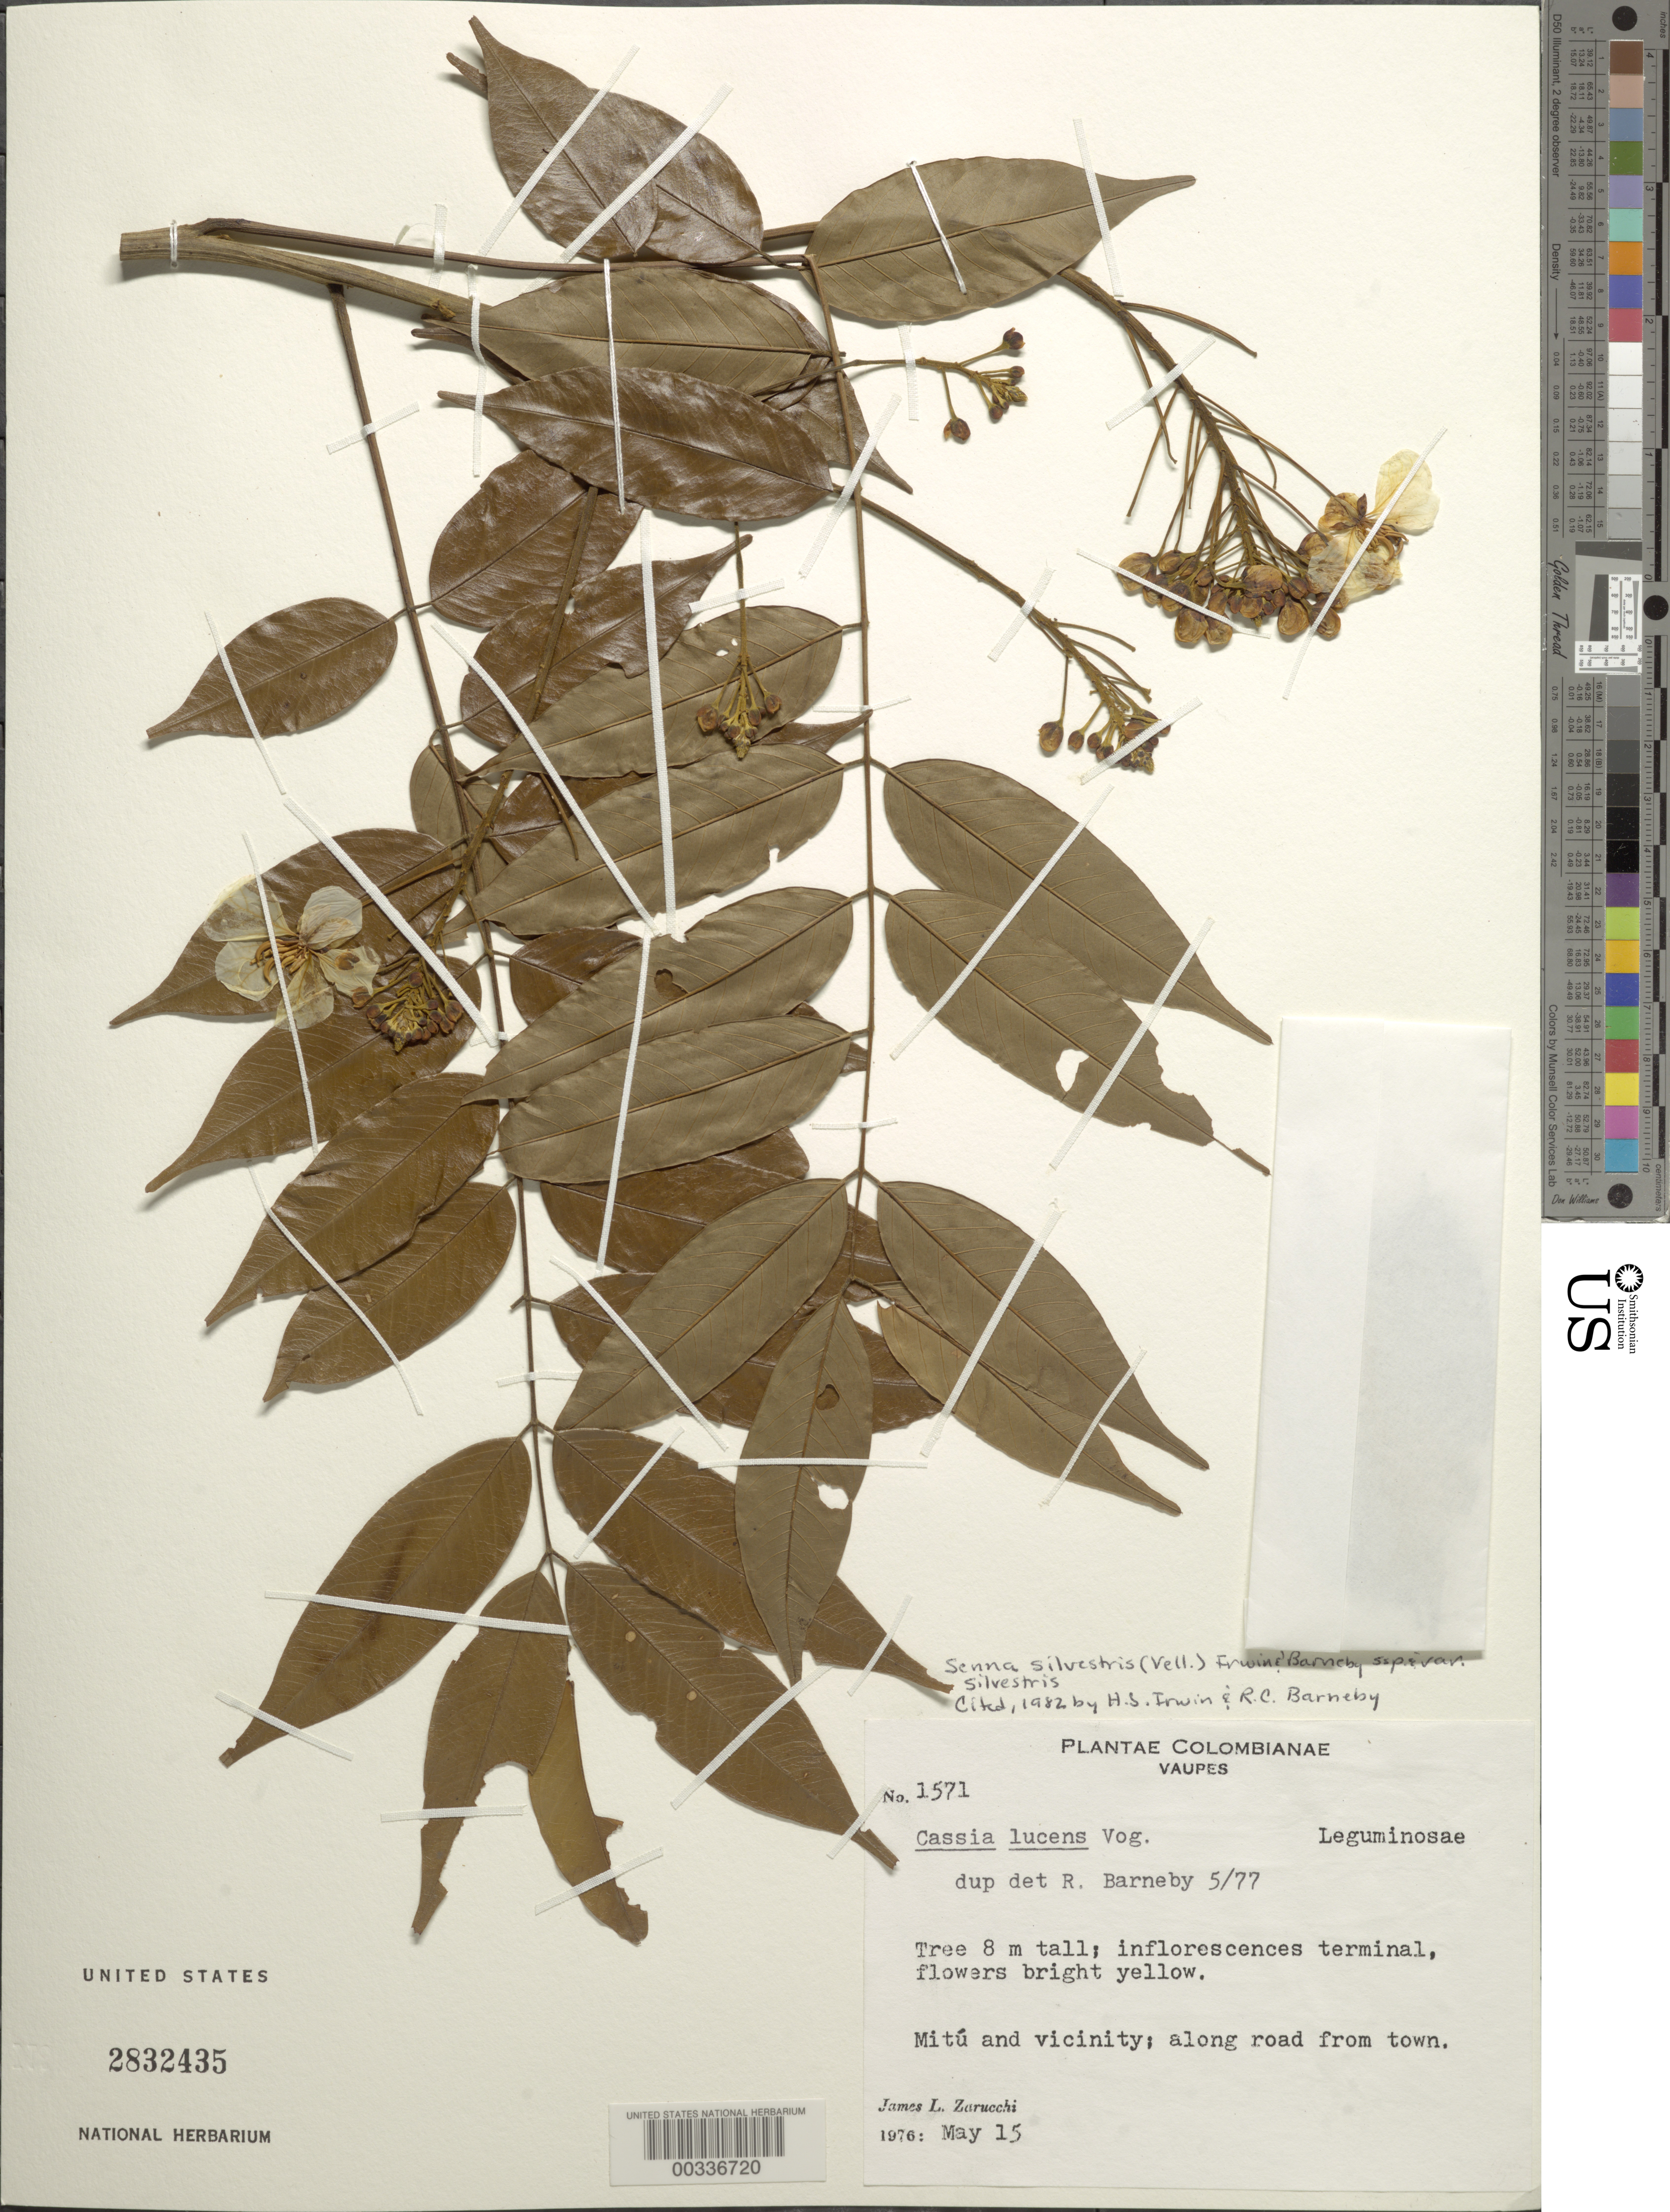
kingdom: Plantae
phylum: Tracheophyta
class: Magnoliopsida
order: Fabales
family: Fabaceae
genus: Senna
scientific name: Senna silvestris var. silvestris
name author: (Vell.) H.S. Irwin & Barneby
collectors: J. L. Zarucchi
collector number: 1571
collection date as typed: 15 May 1976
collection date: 1976-05-15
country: Colombia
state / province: Vaupés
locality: Mitu and vicinity; along road from town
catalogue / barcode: US 2832435